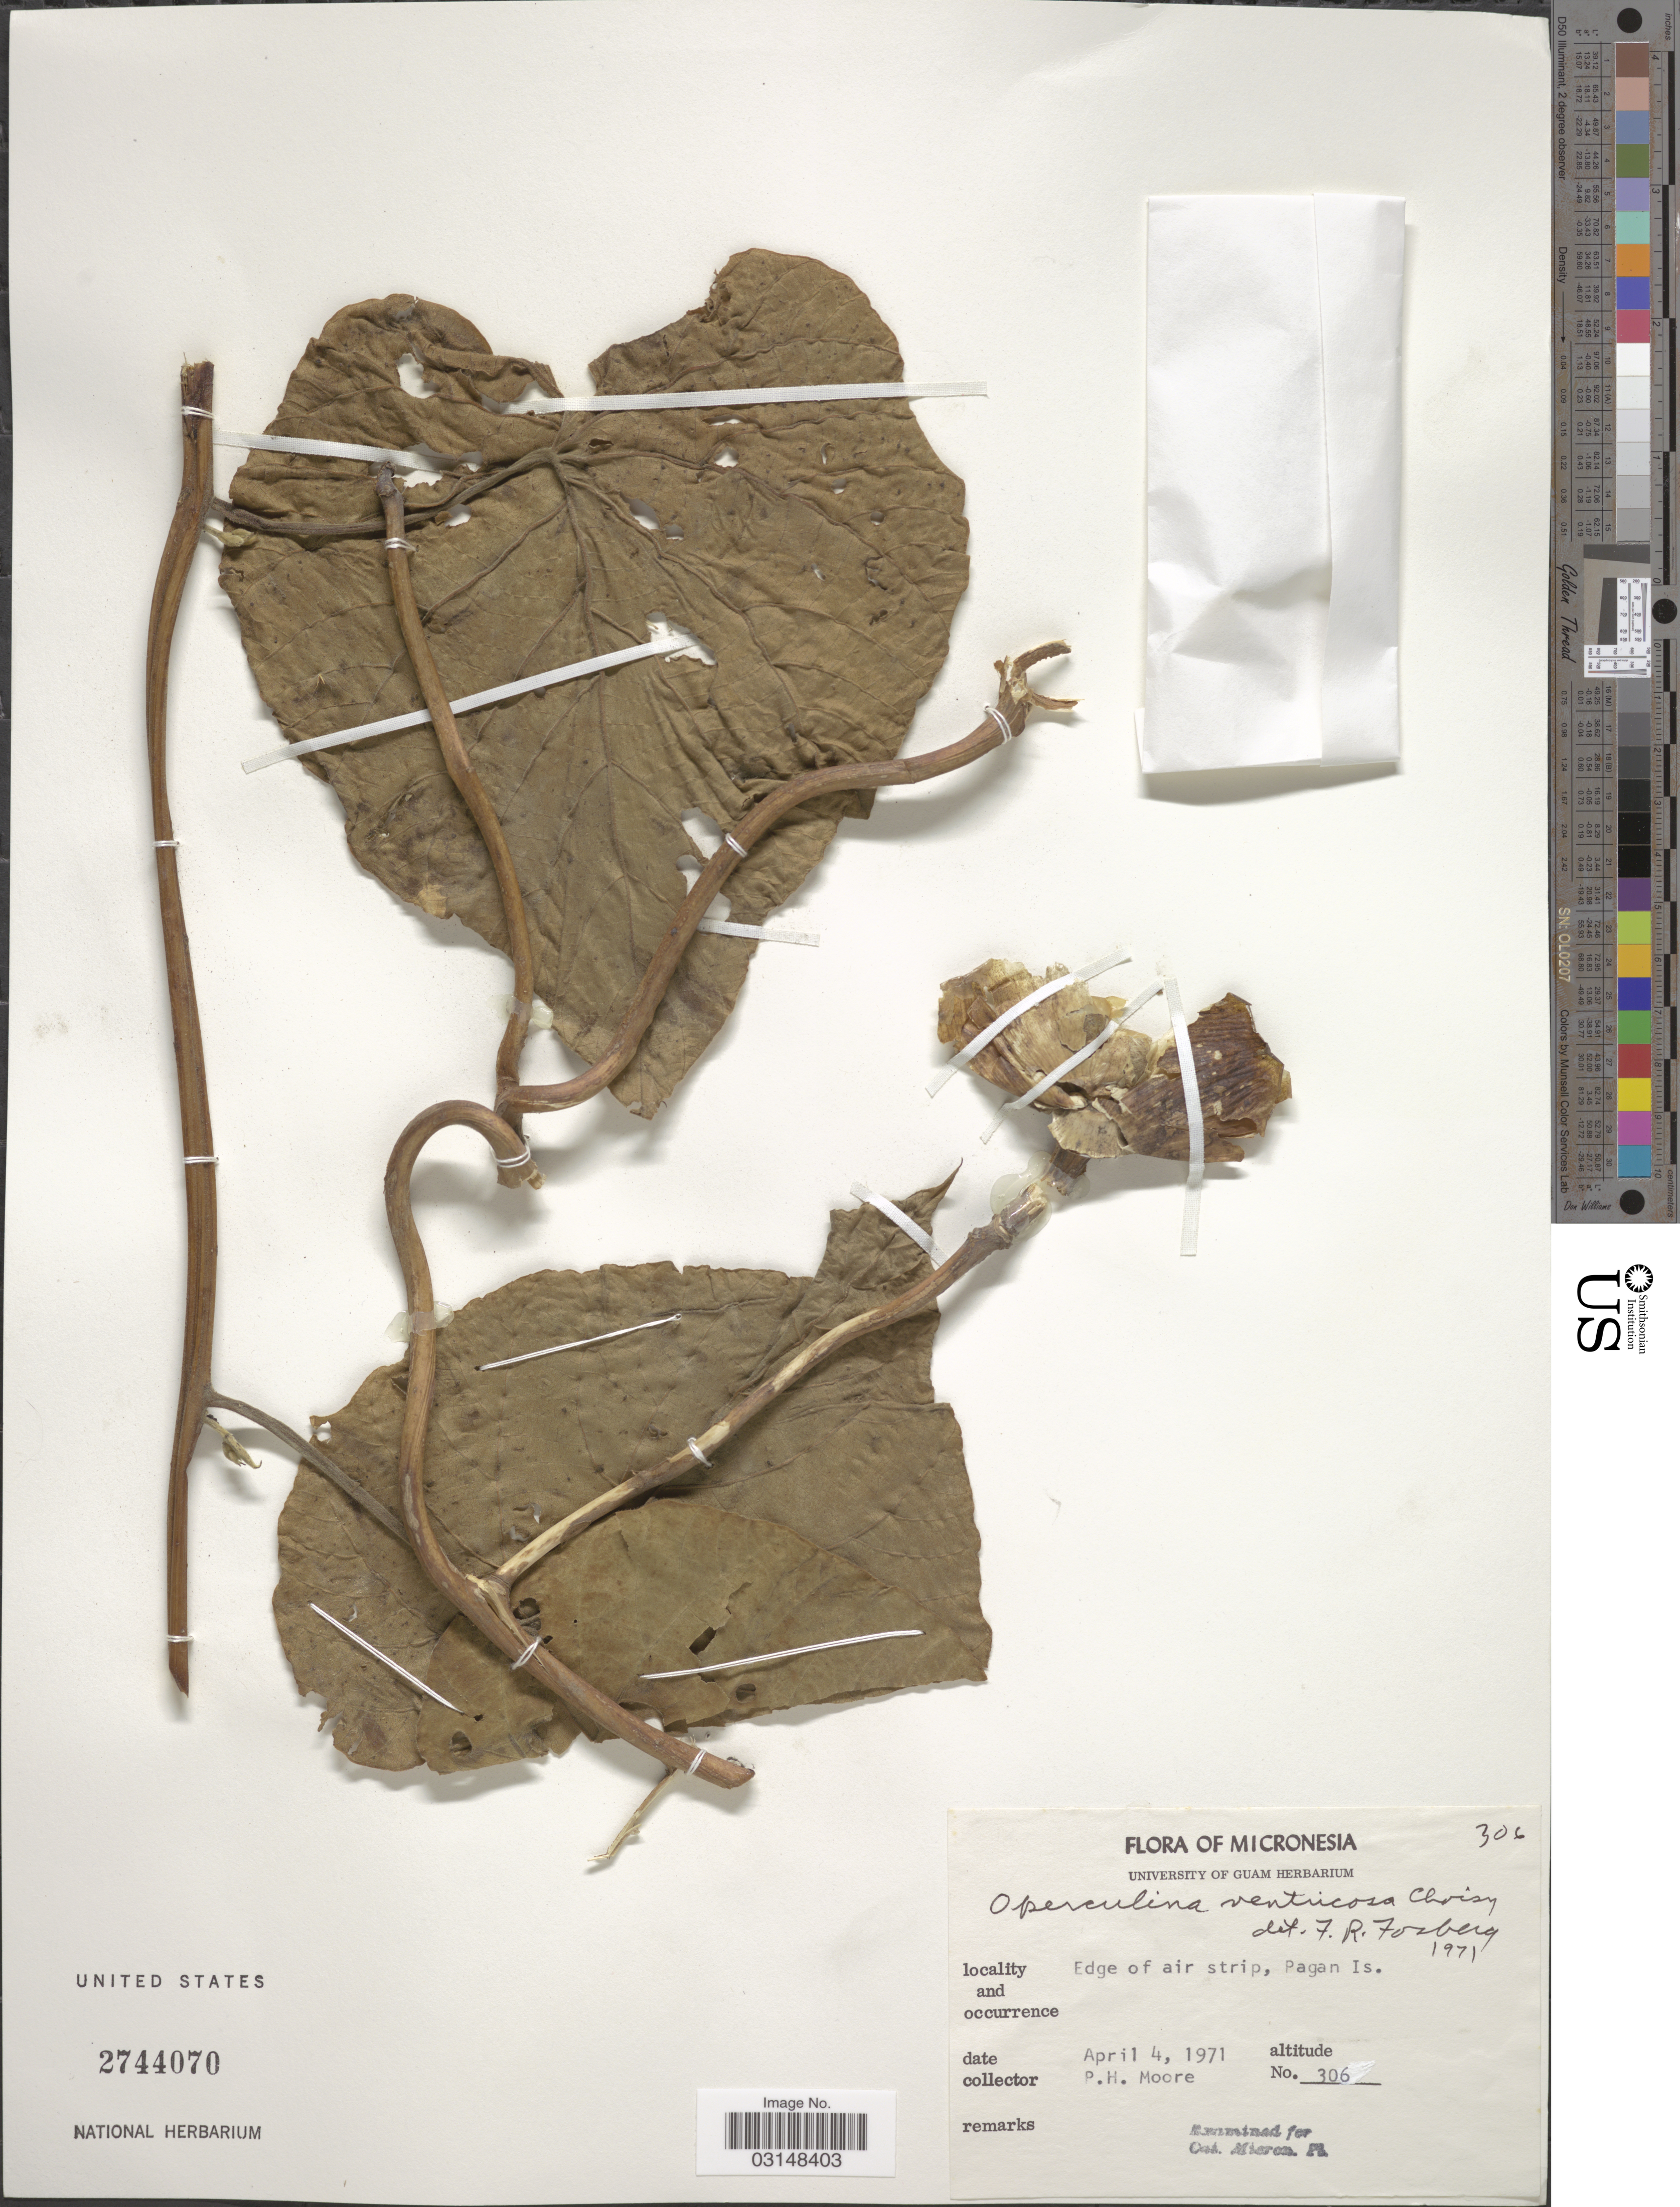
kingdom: Plantae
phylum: Tracheophyta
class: Magnoliopsida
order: Solanales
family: Convolvulaceae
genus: Operculina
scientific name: Operculina ventricosa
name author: (Aubl.) Barb. Rodr.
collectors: P. H. Moore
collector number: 306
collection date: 1971-04-04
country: Northern Mariana Islands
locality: Micronesia, Edge of air strip, Pagan Is.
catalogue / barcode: US 2744070